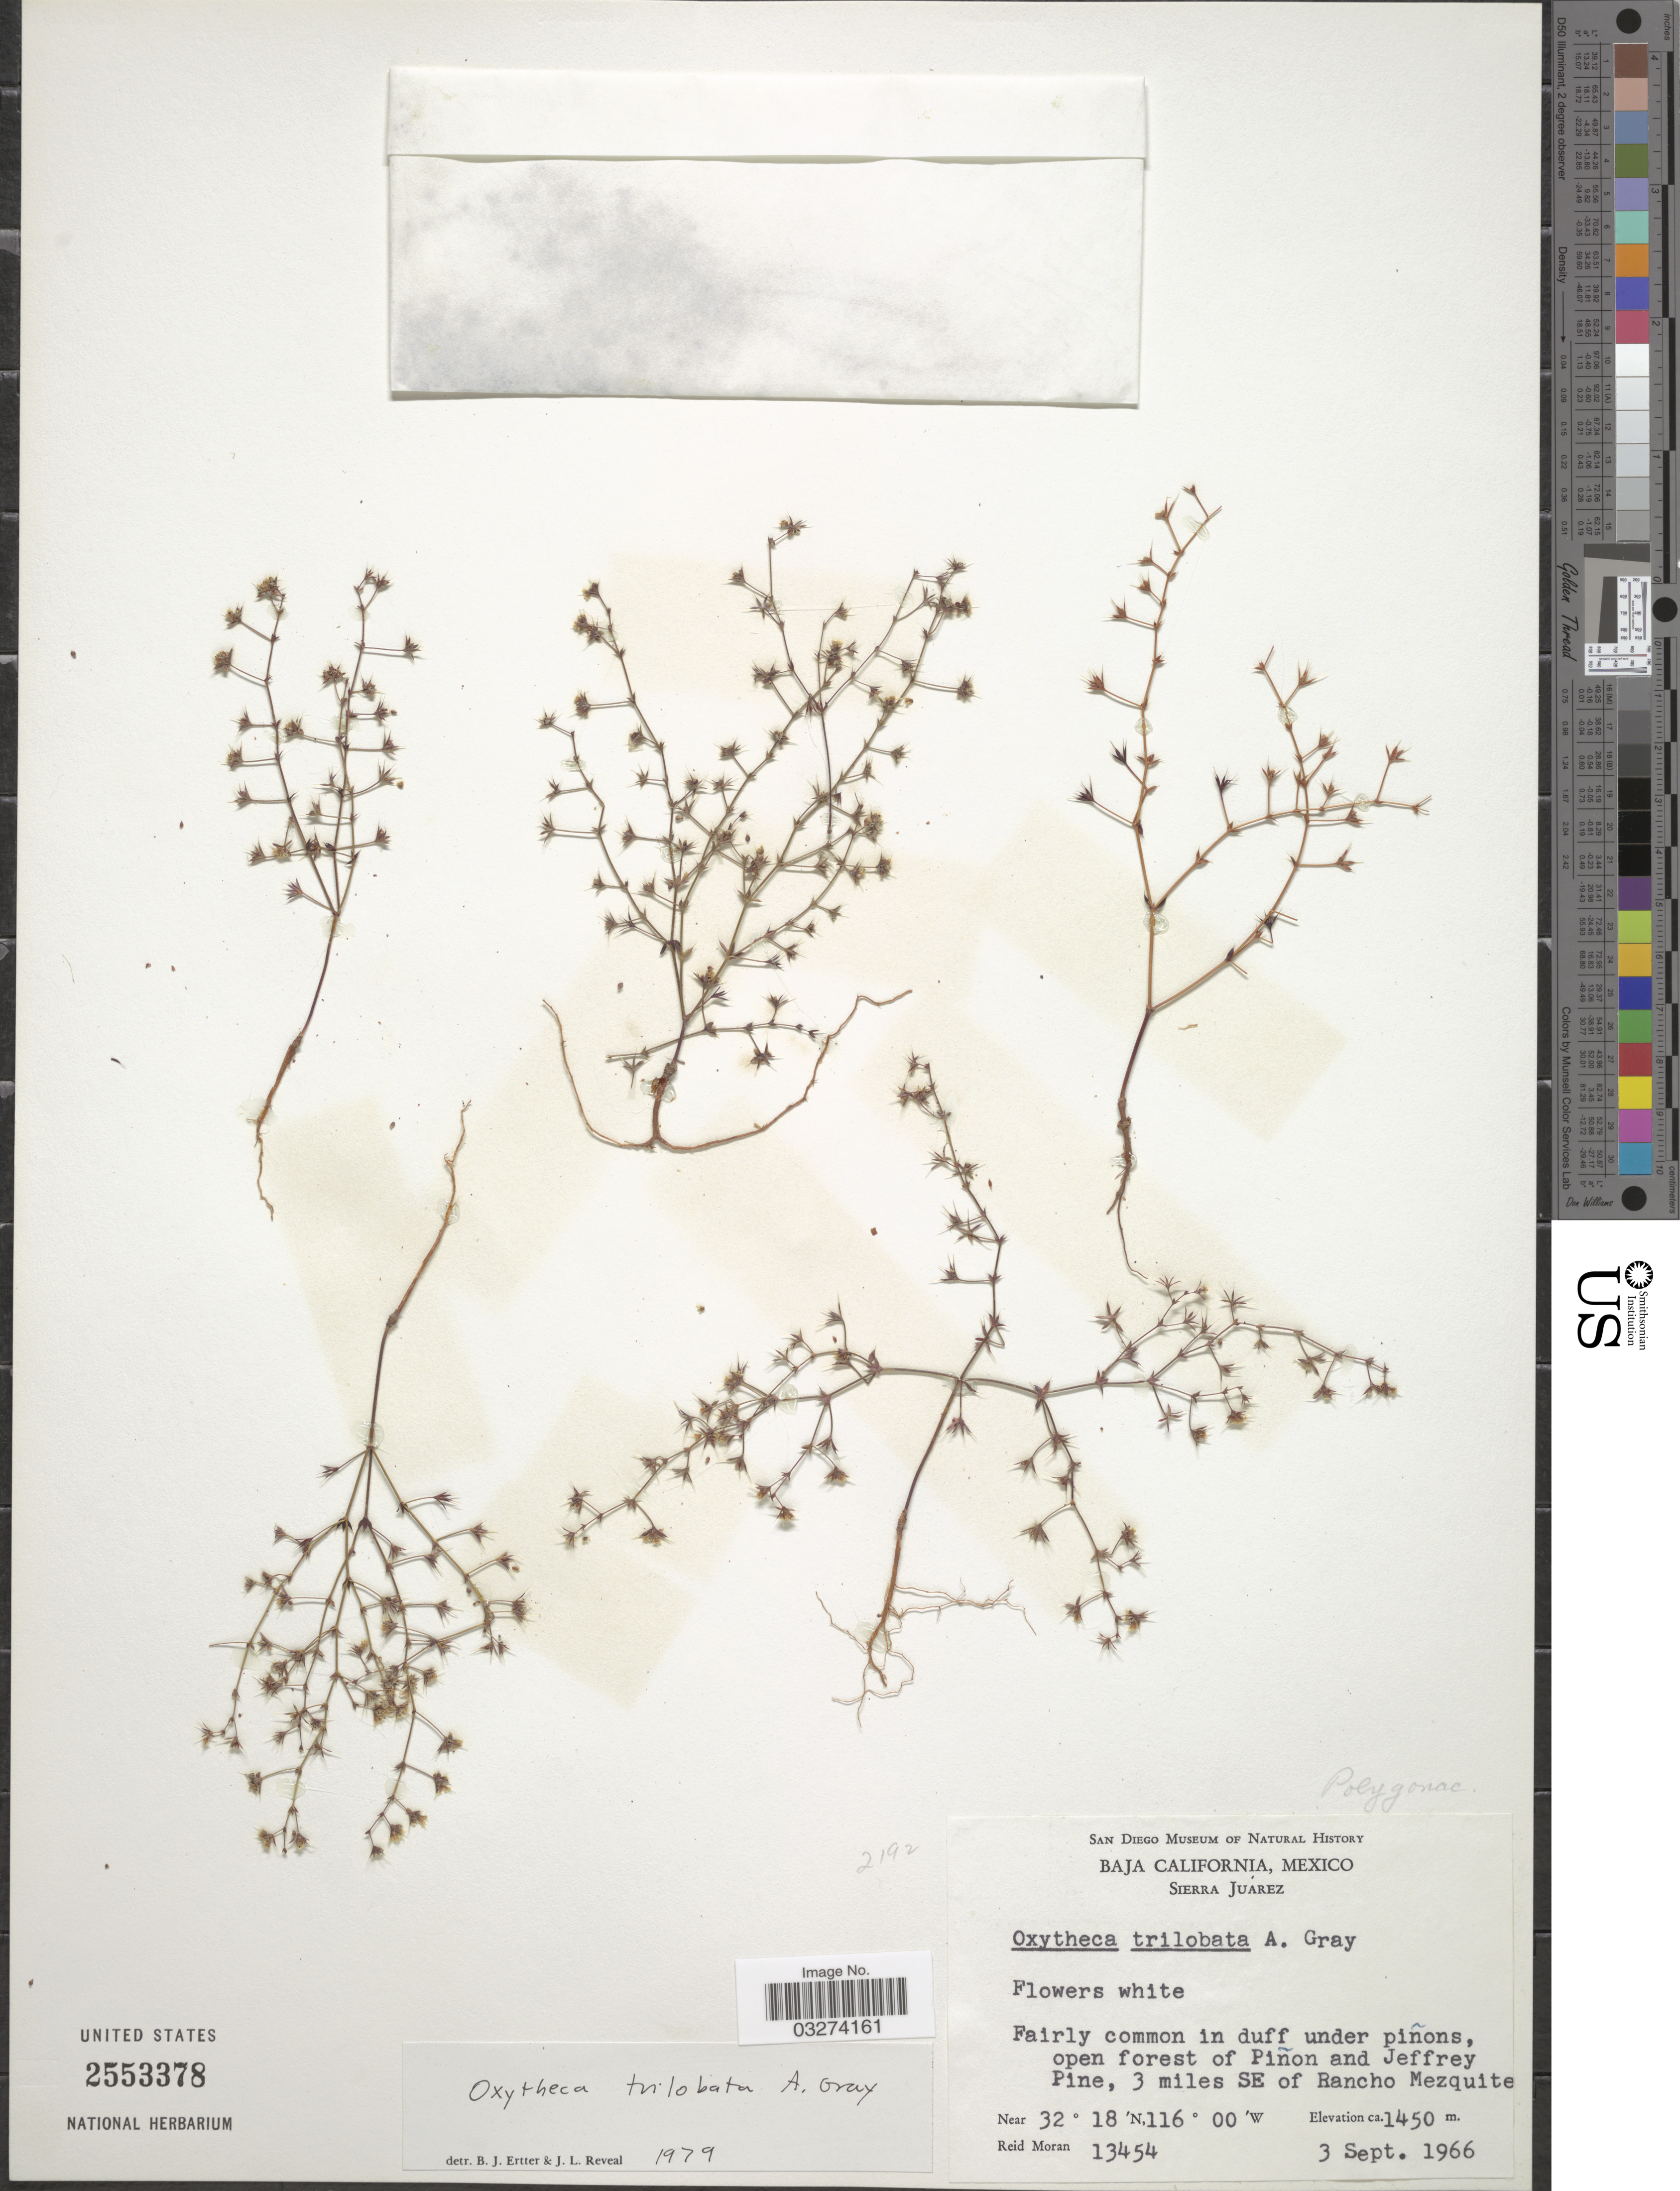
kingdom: Plantae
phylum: Tracheophyta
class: Magnoliopsida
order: Caryophyllales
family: Polygonaceae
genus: Sidotheca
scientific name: Sidotheca trilobata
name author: (A. Gray) Reveal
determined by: Strong, Mark T., (BOT), Smithsonian Institution - National Museum of Natural History (UNITED STATES)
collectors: R. Moran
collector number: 13454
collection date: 1966-09-03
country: Mexico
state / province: Baja California Norte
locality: Sierra Juarez. 3 miles SE of Rancho Mezquite.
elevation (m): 1450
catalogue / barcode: US 2553378